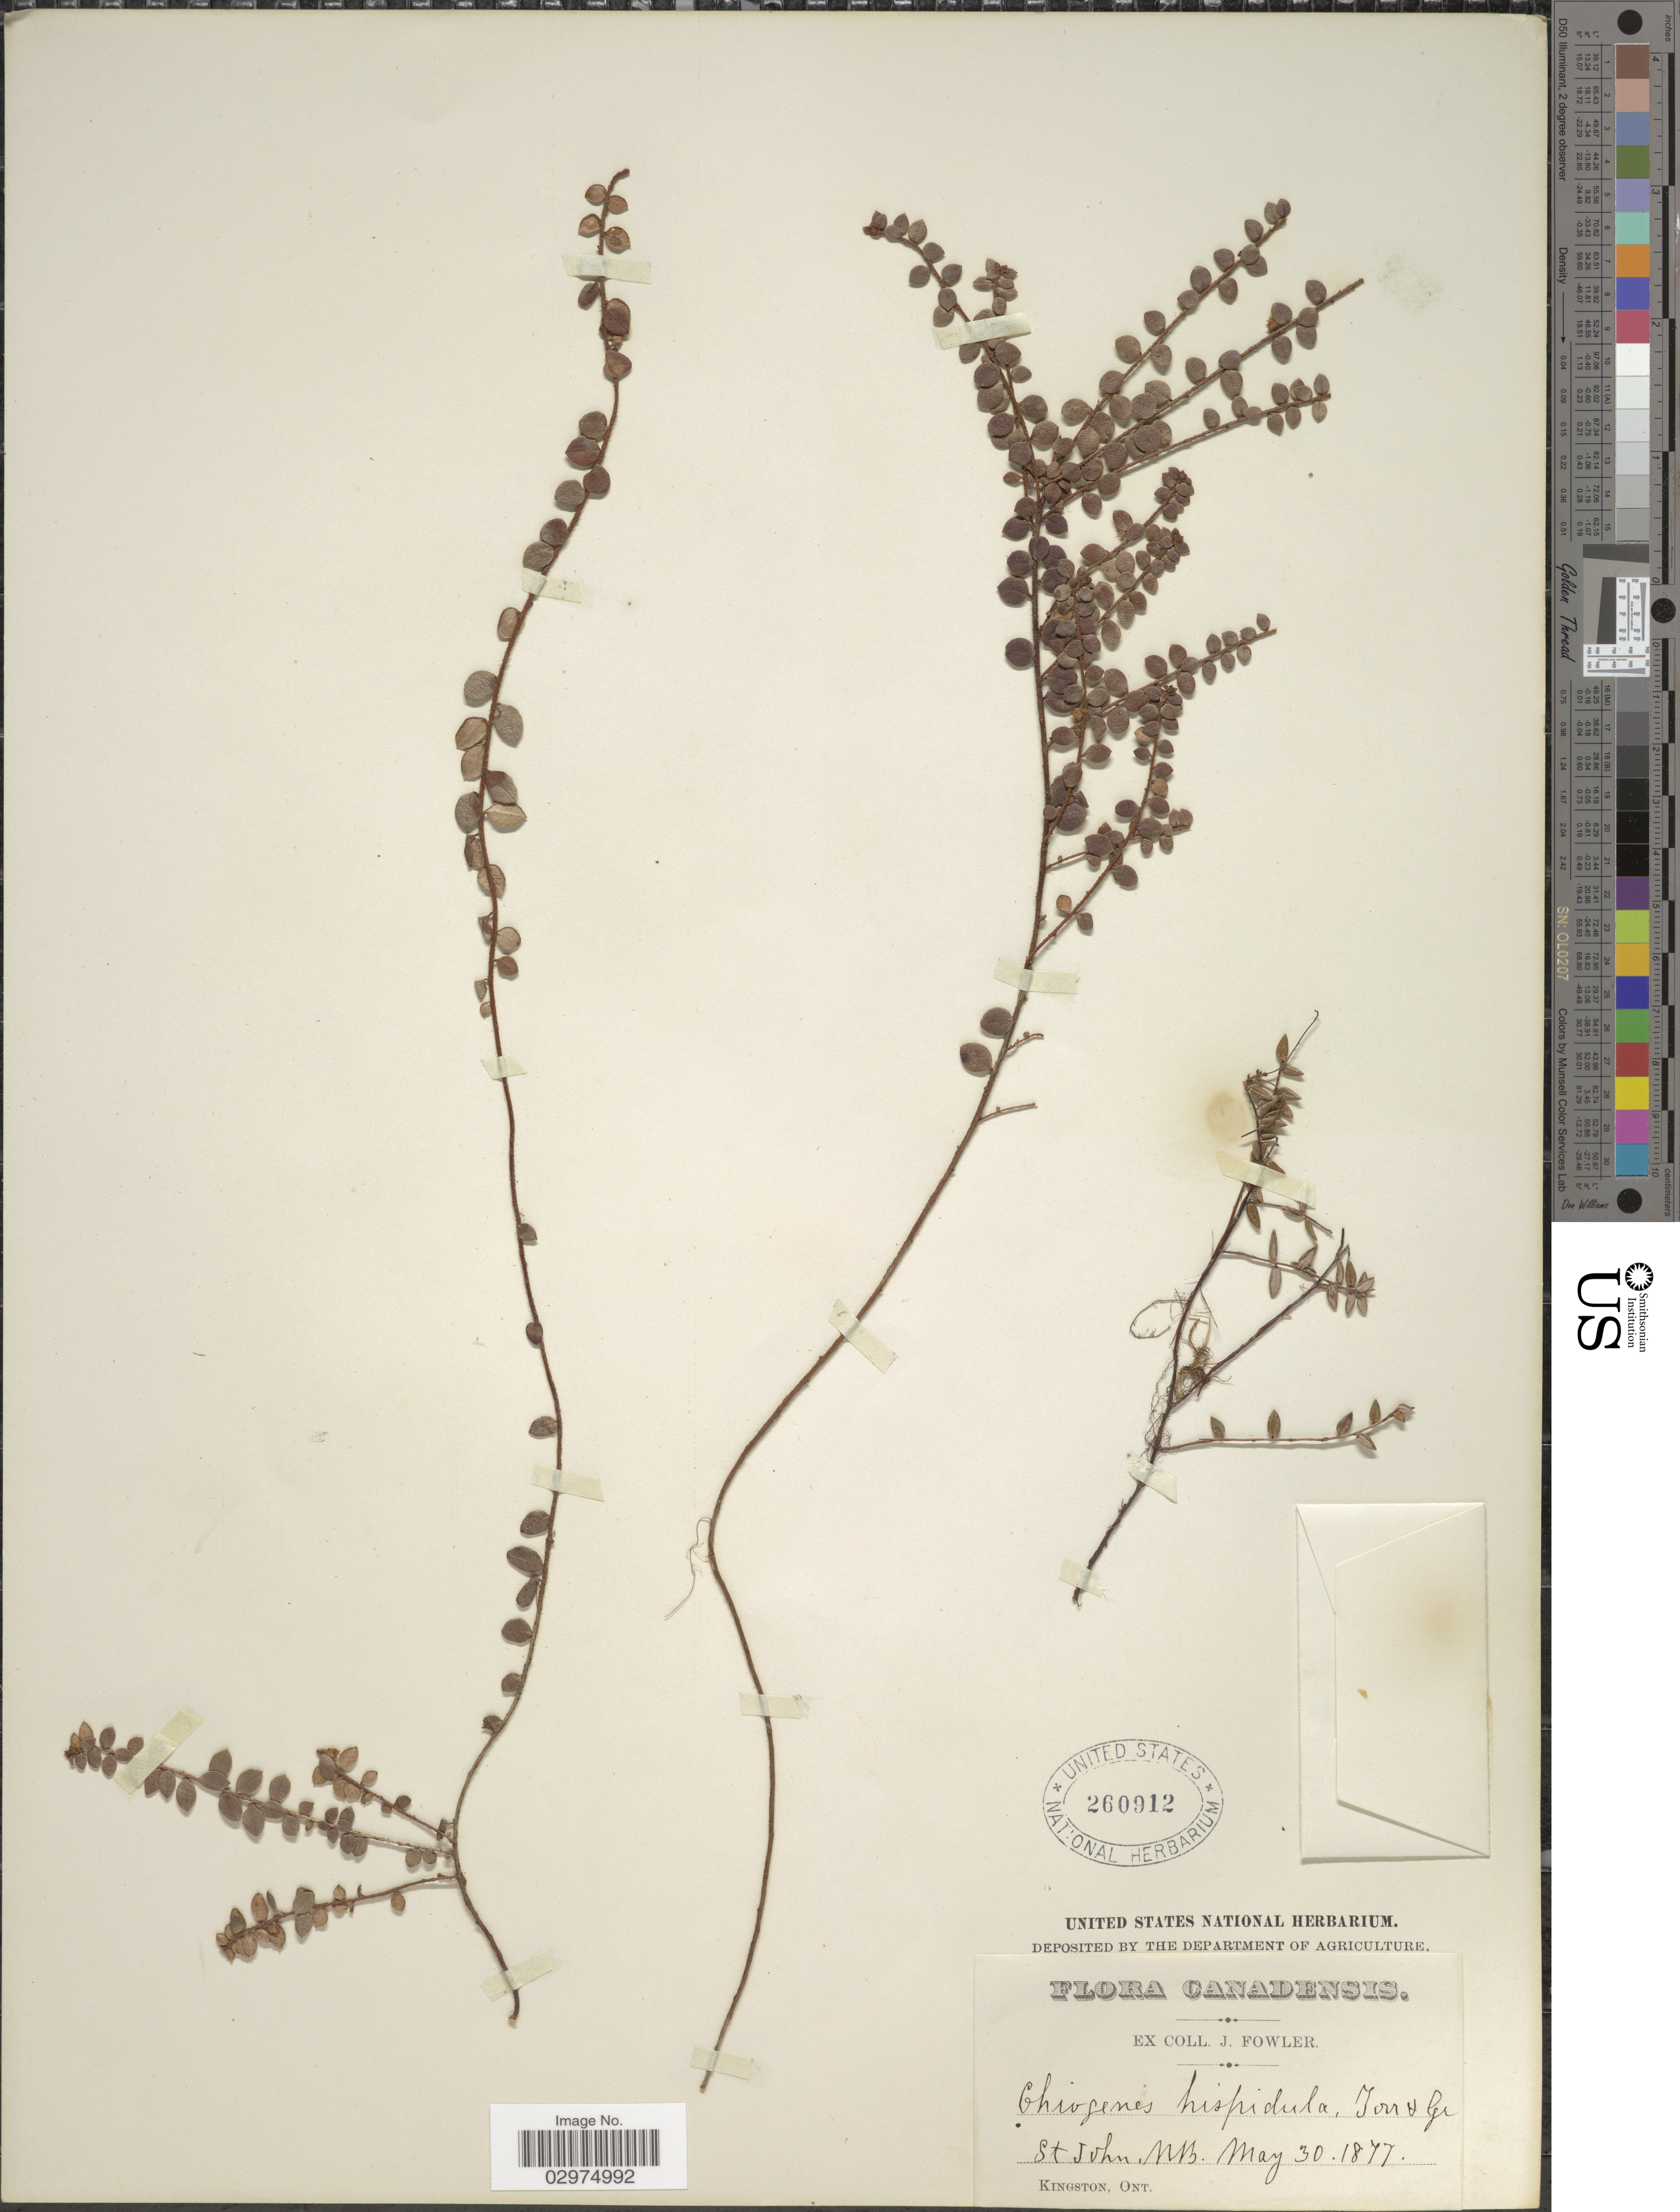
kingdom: Plantae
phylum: Tracheophyta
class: Magnoliopsida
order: Ericales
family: Ericaceae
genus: Gaultheria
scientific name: Gaultheria hispidula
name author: (L.) Muhl. ex Bigelow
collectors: J. Fowler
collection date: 1877-05-30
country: Canada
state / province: New Brunswick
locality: St. John, NB.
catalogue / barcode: US 260912